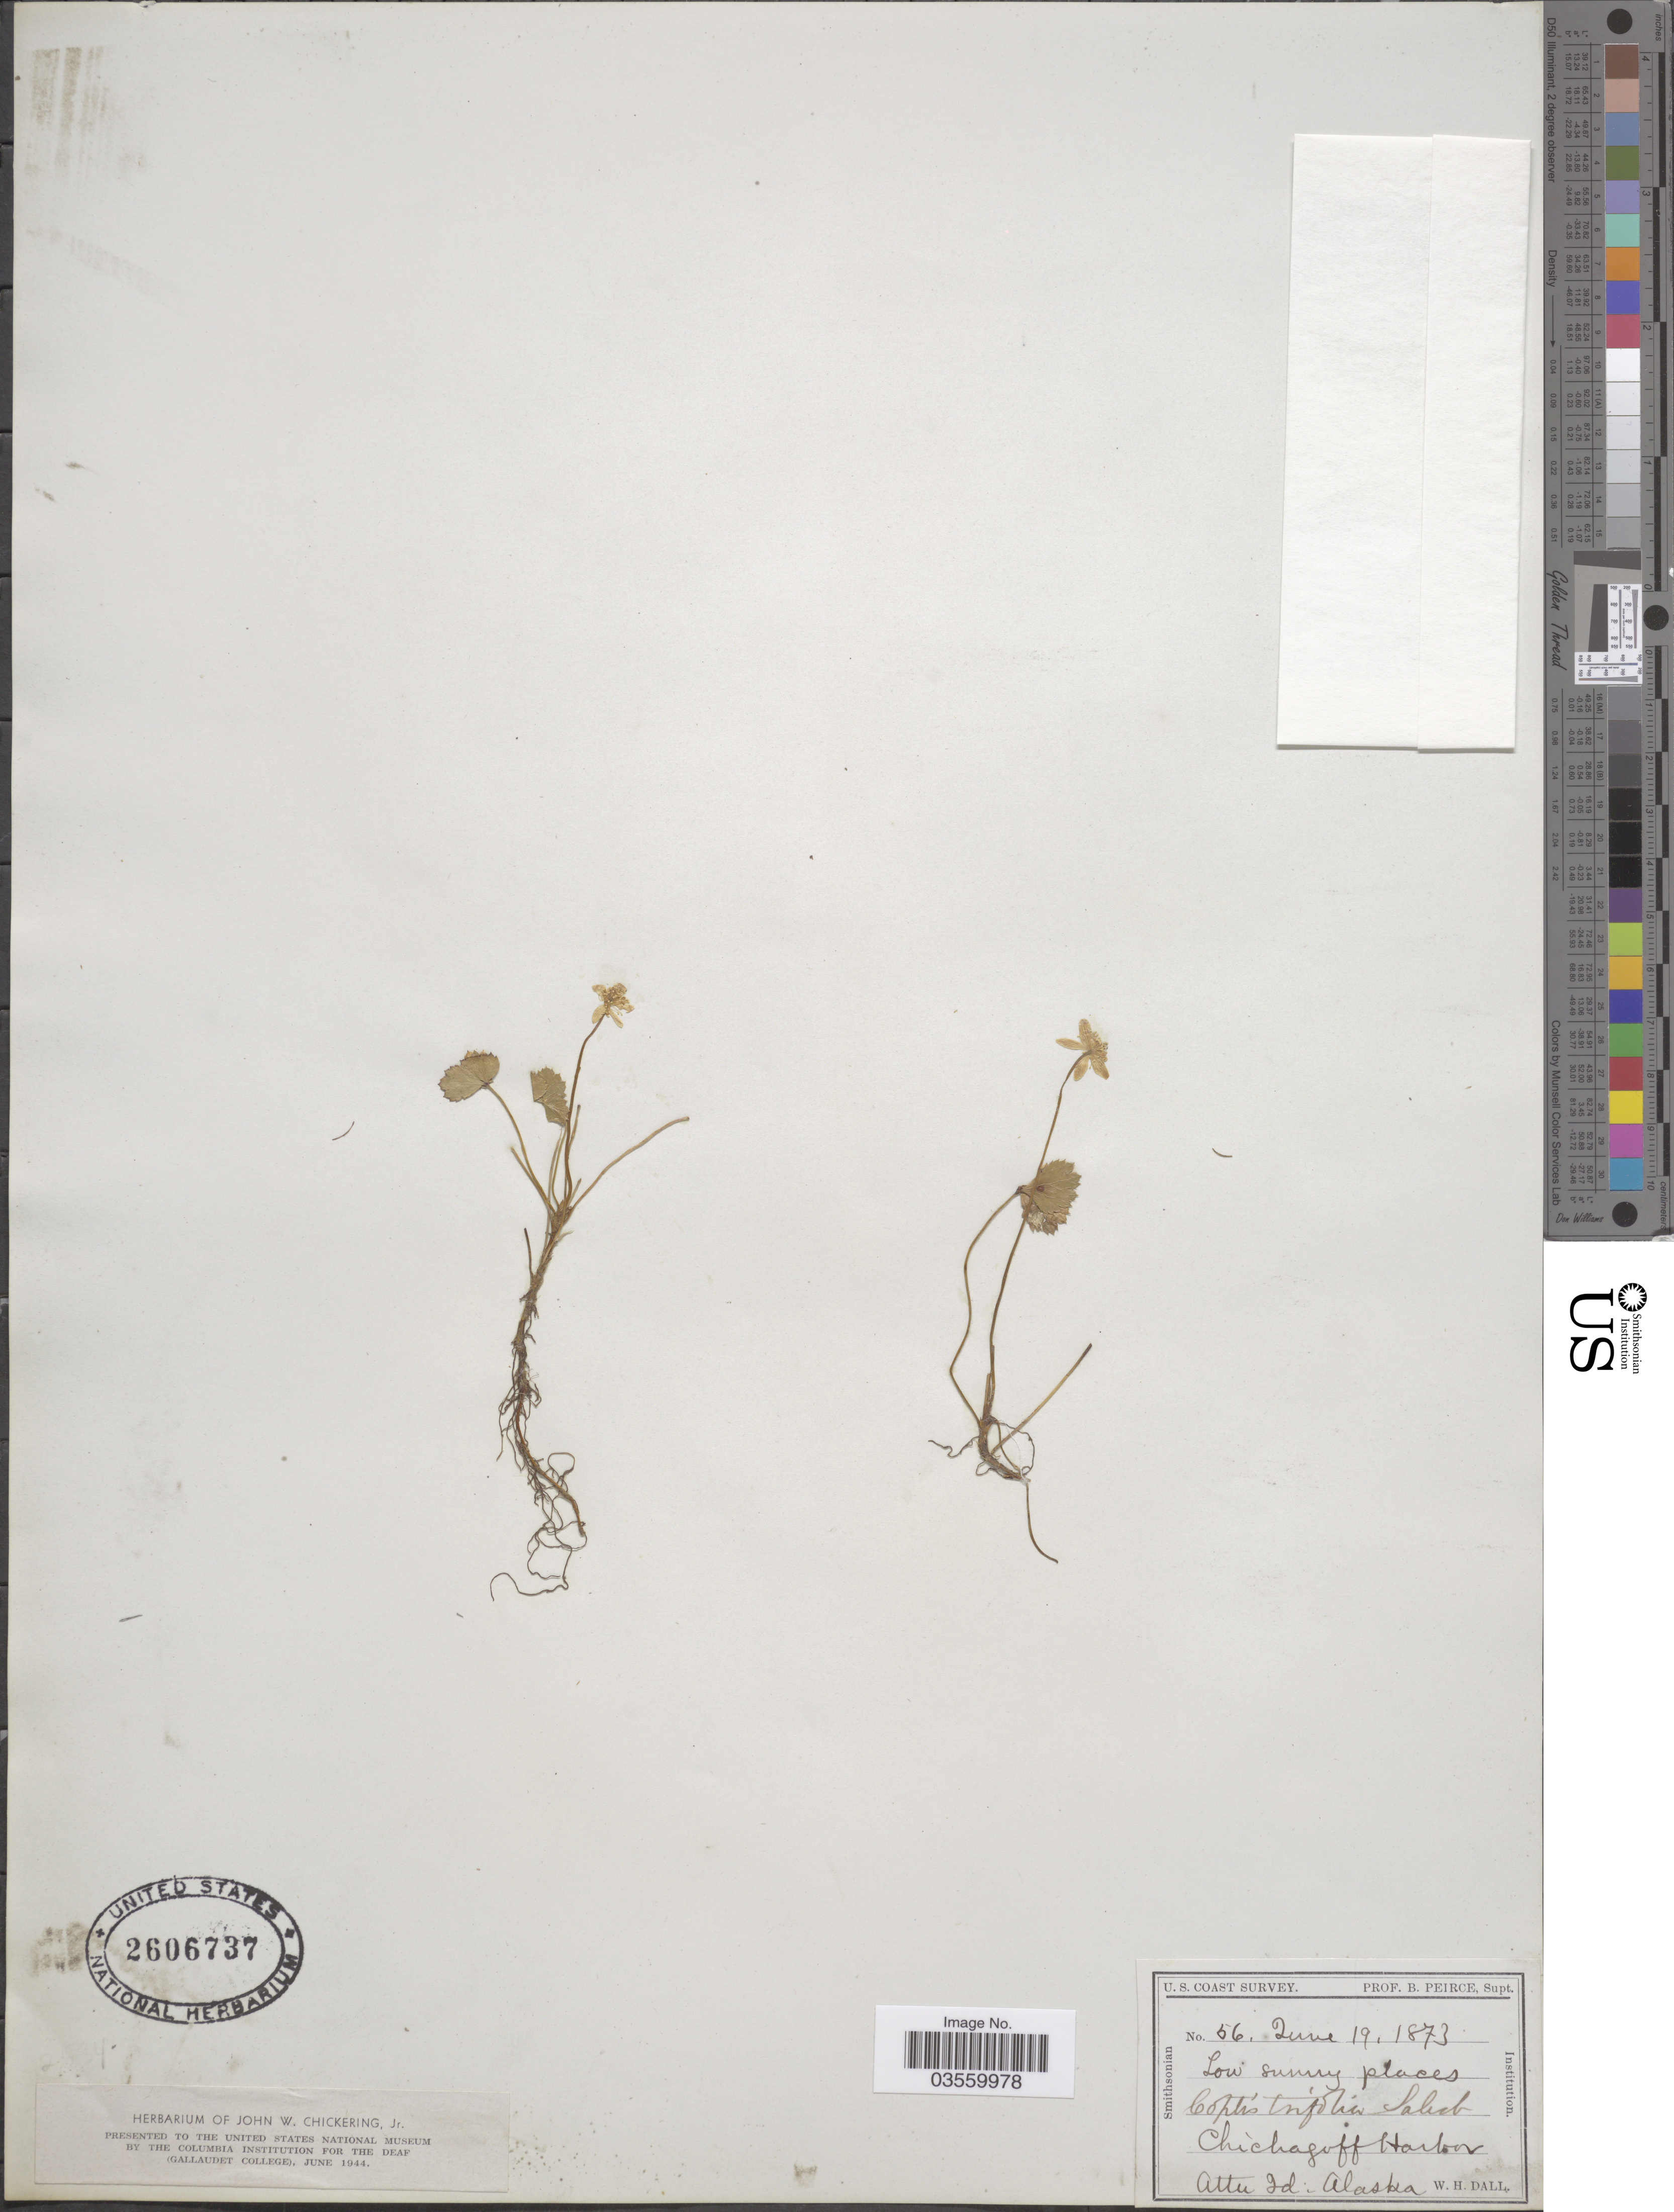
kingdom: Plantae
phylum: Tracheophyta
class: Magnoliopsida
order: Ranunculales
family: Ranunculaceae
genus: Coptis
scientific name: Coptis trifolia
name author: (L.) Salisb.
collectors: W. Dall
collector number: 56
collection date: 1873-06-19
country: United States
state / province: Alaska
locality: Chichagoff Harbor. Attu Id. U.S. Coast.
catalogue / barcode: US 2606737